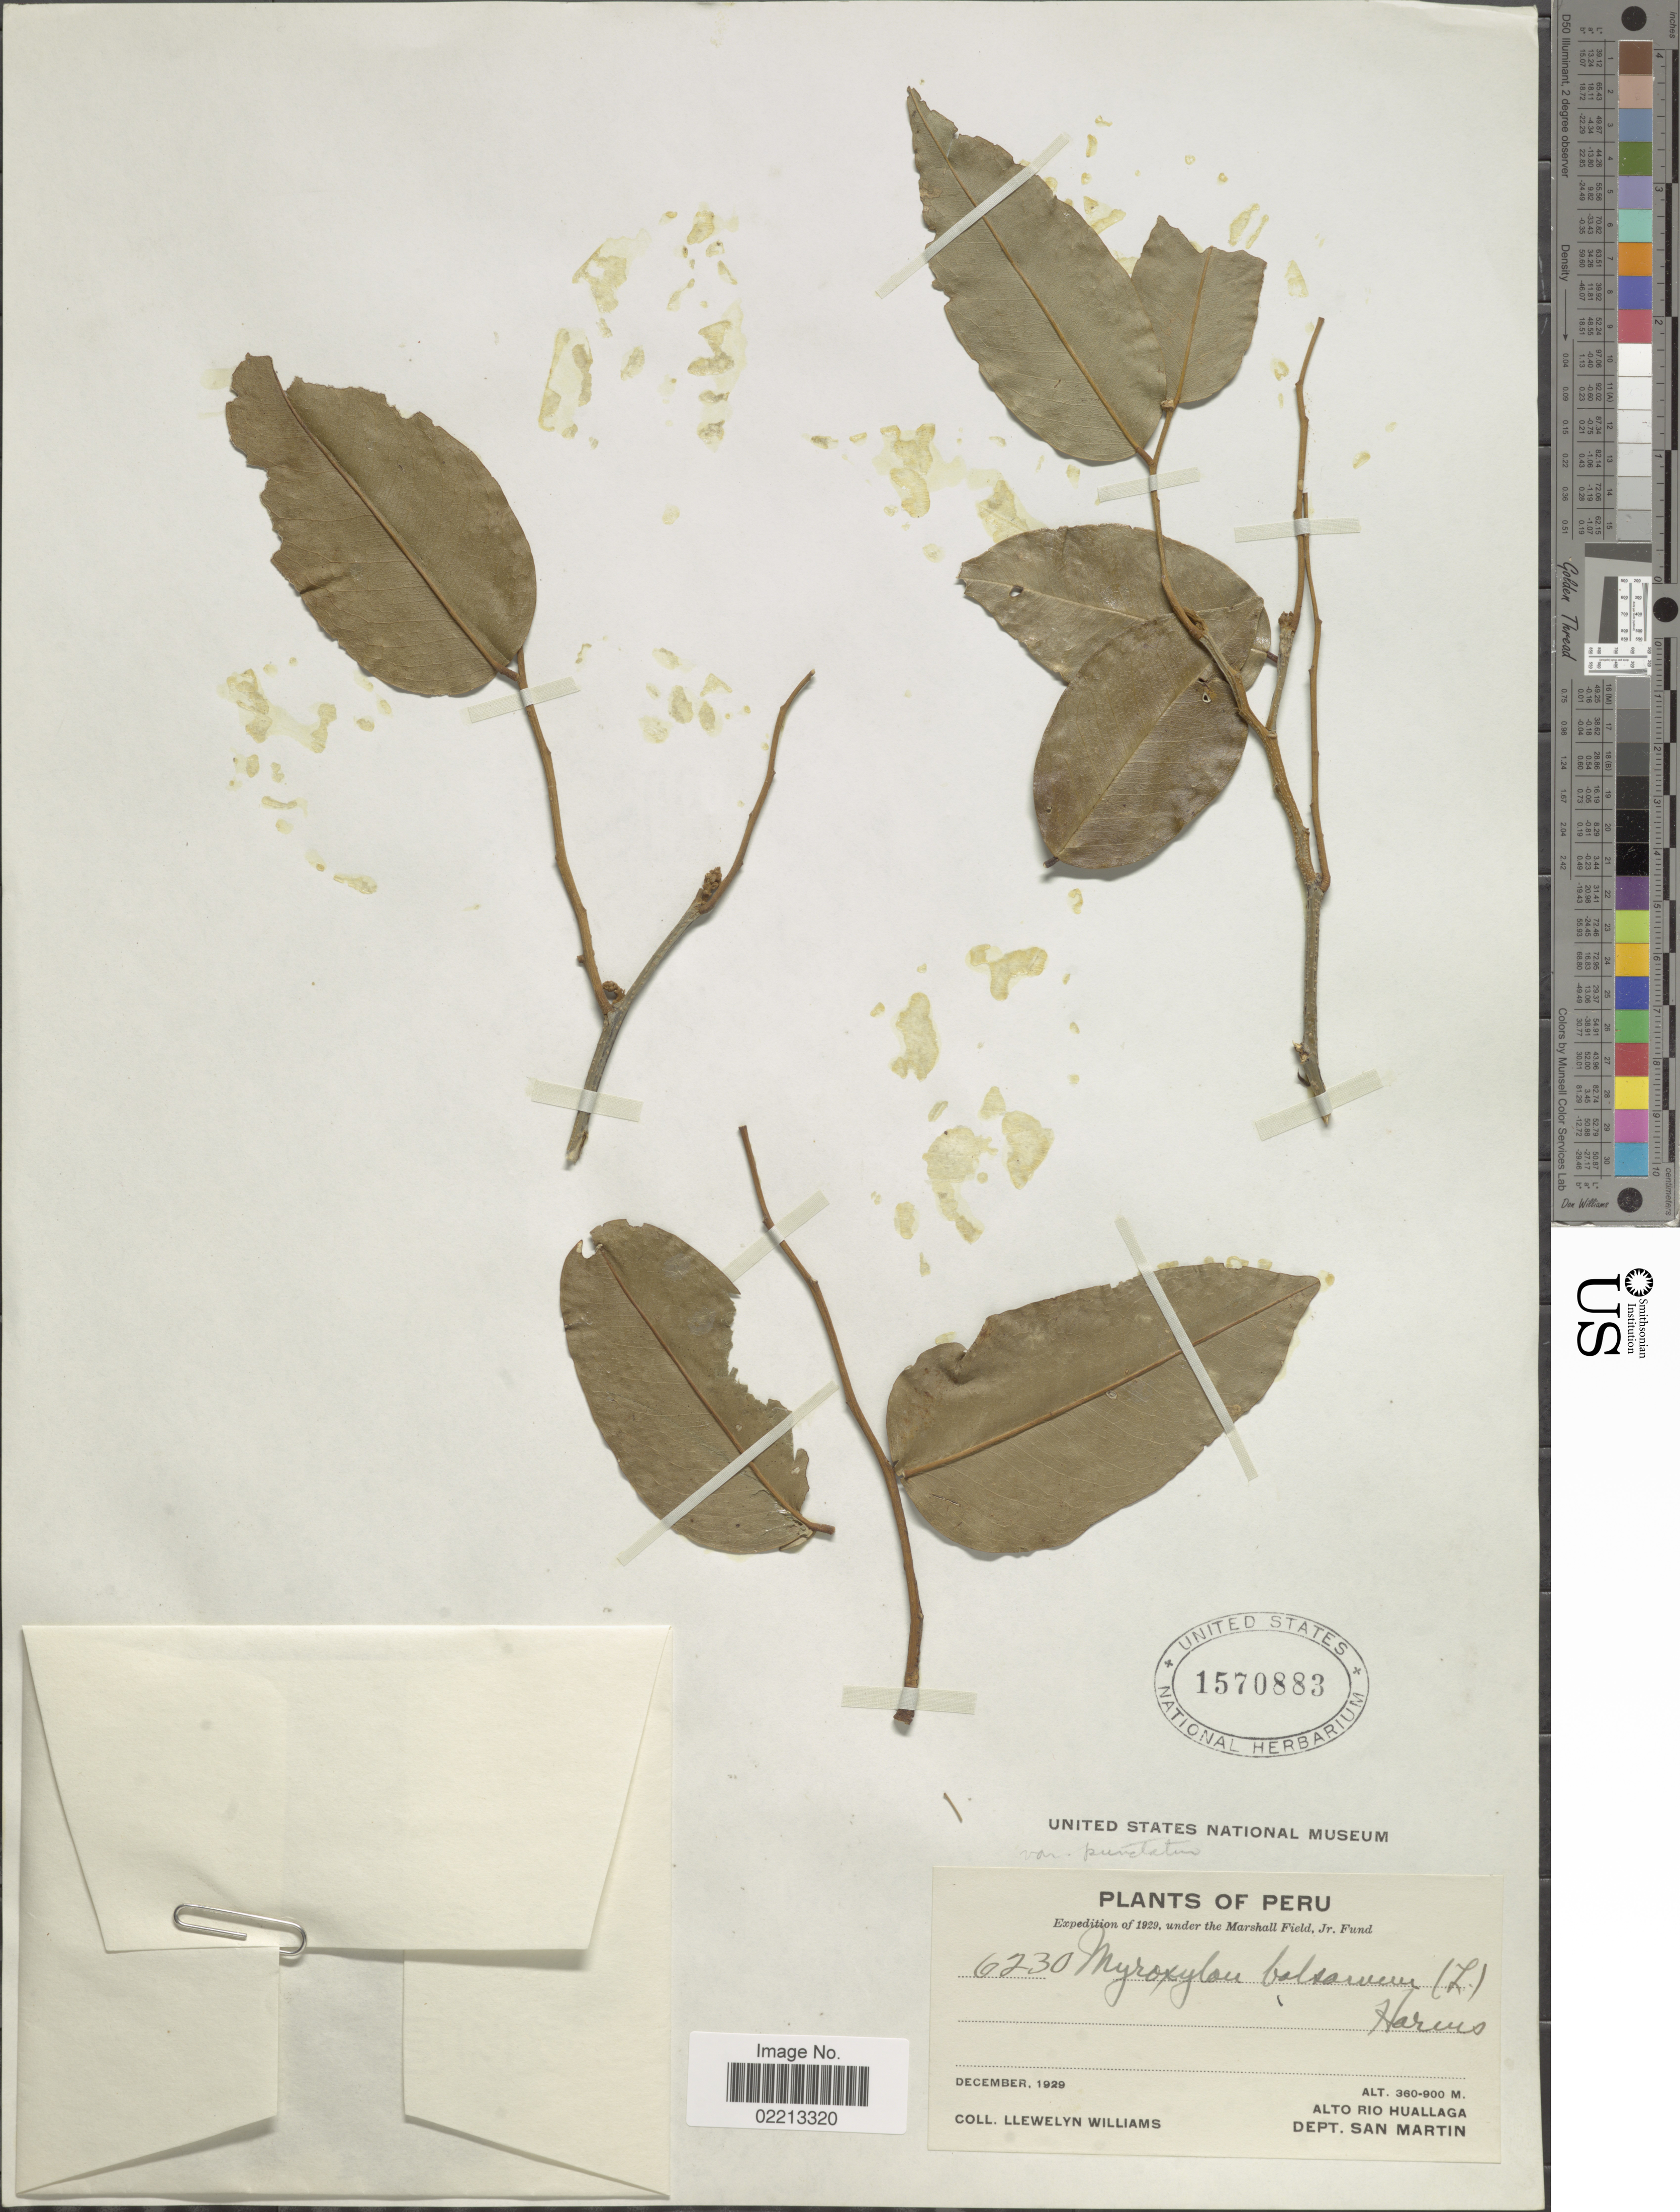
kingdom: Plantae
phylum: Tracheophyta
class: Magnoliopsida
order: Fabales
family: Fabaceae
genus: Myroxylon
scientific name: Myroxylon balsamum var. punctatum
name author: (Klotzsch) Harms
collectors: Ll. Williams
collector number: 6230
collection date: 1929-12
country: Peru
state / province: San Martín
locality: Alto Rio Huallaga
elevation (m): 360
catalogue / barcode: US 1570883